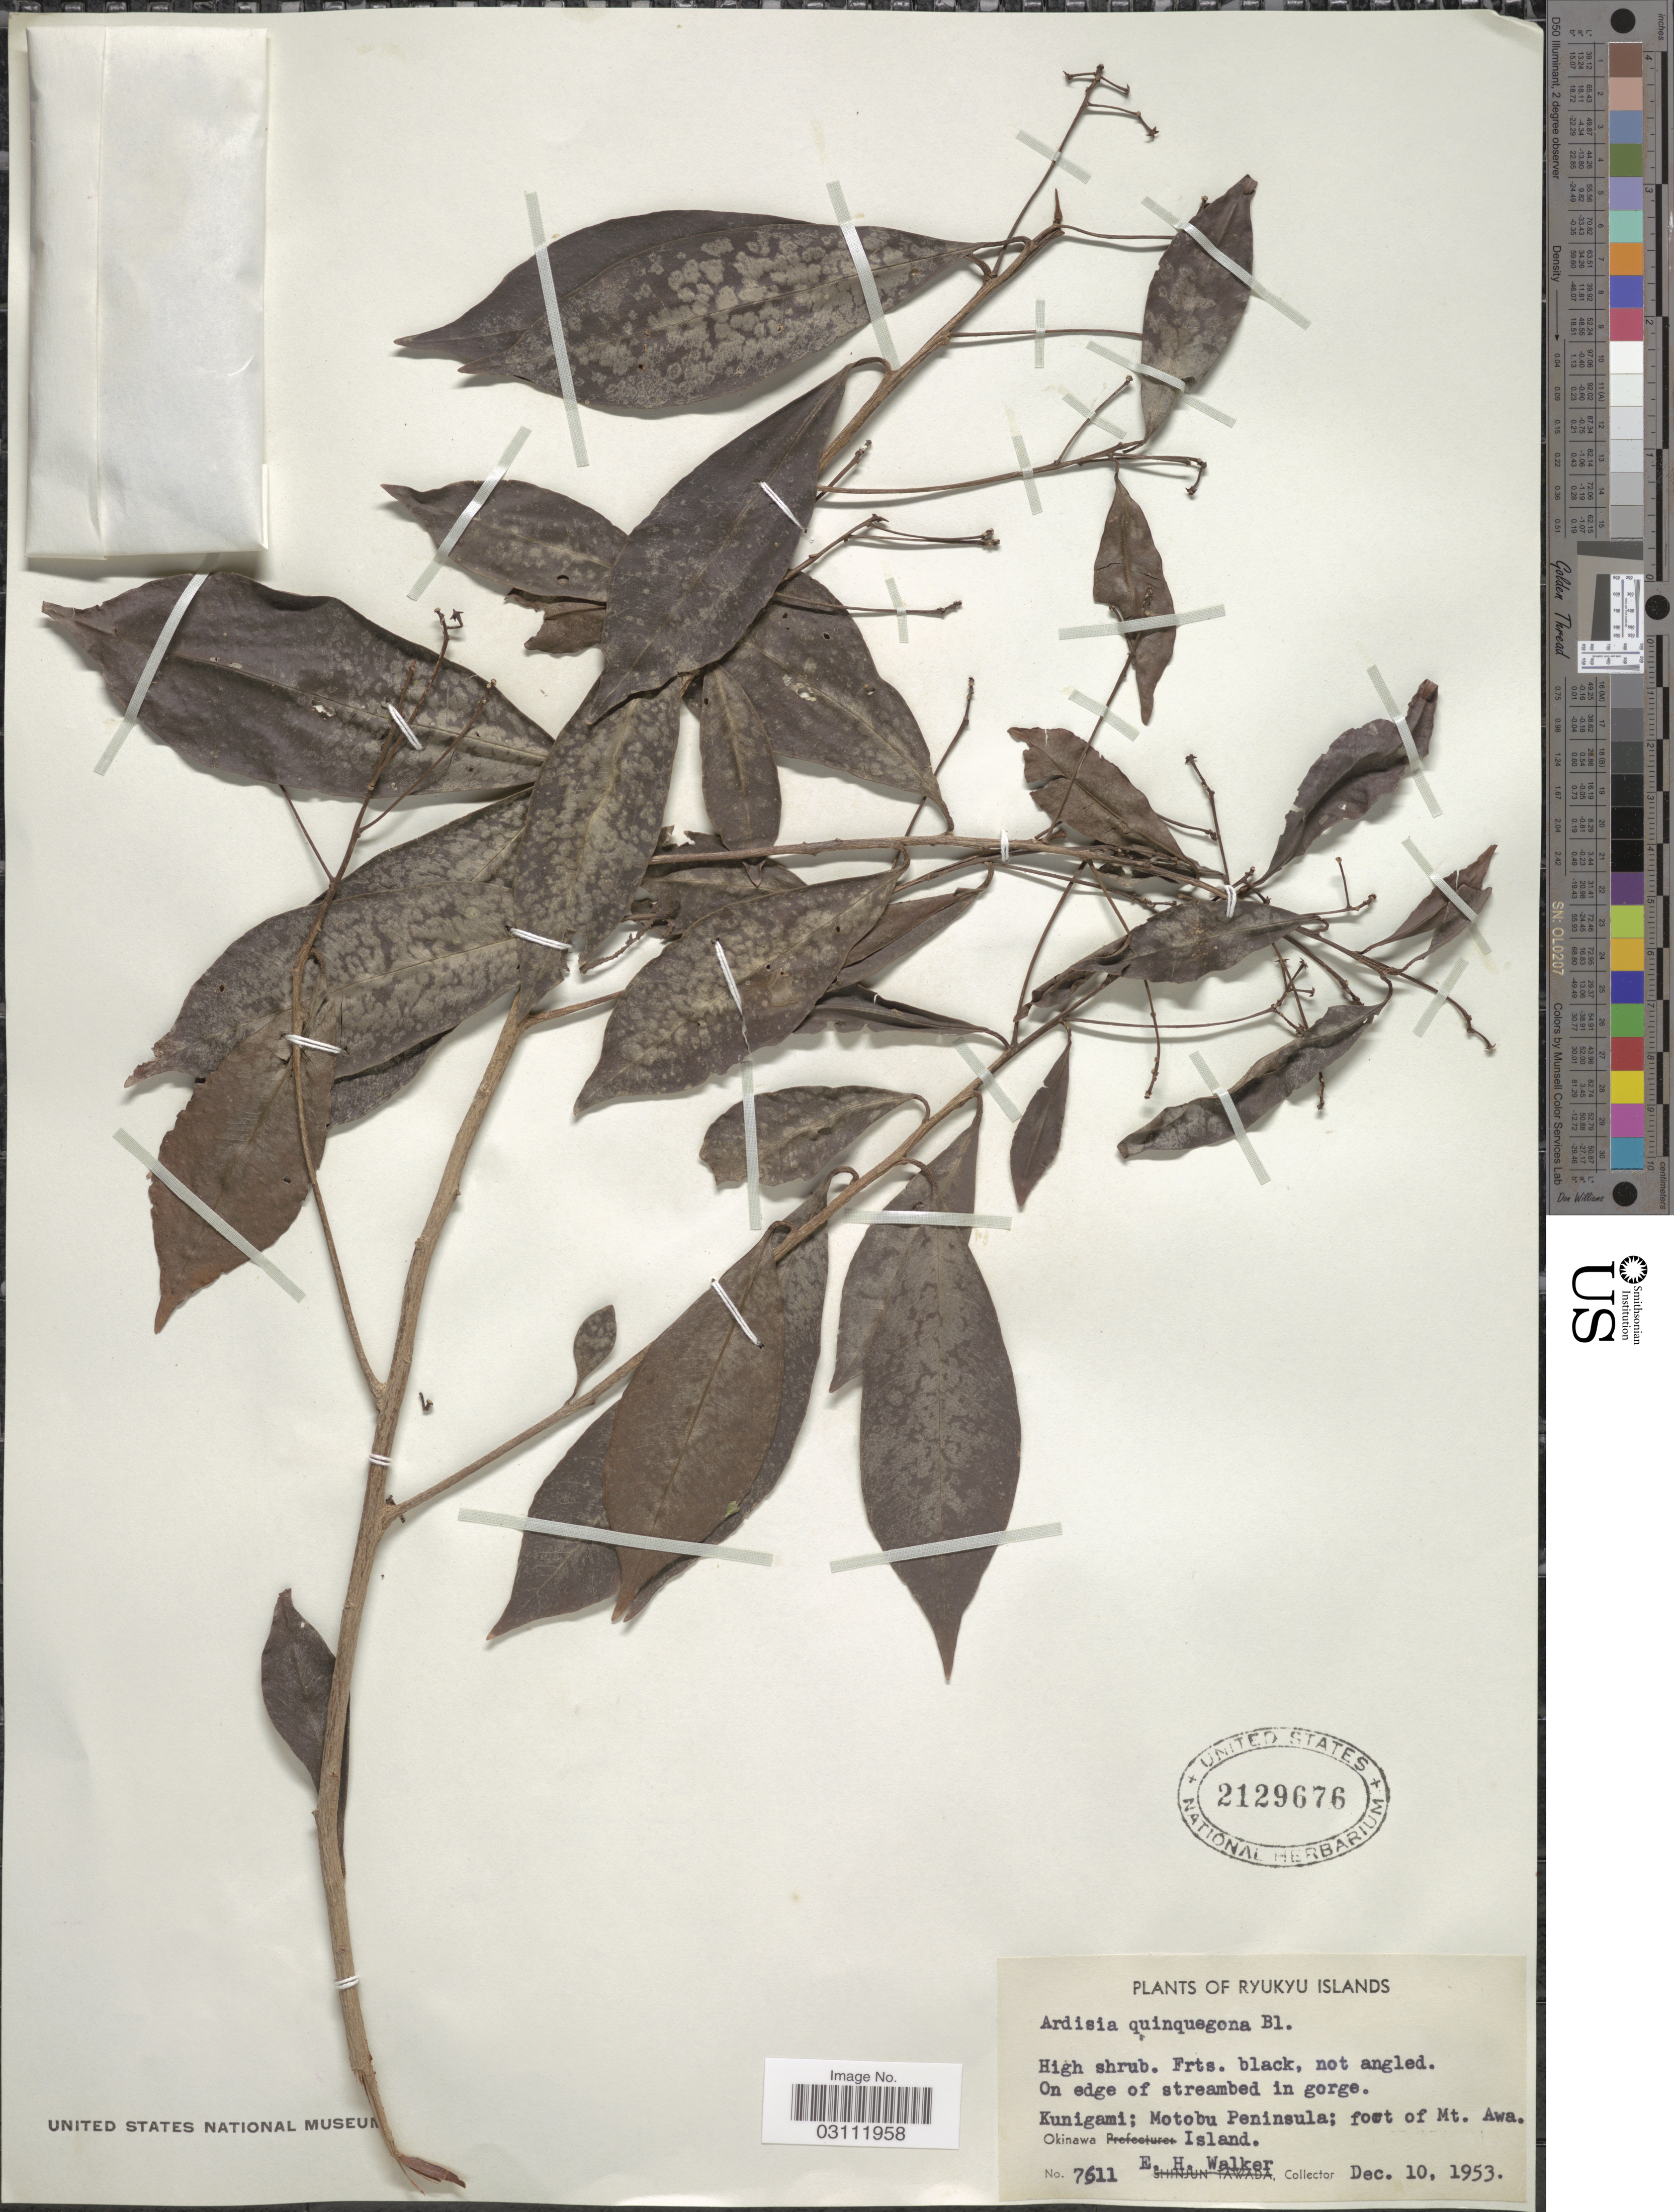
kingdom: Plantae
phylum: Tracheophyta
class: Magnoliopsida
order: Ericales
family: Primulaceae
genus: Ardisia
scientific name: Ardisia quinquegona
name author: Blume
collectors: E. H. Walker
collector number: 7611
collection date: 1953-12-10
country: Japan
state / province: Okinawa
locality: Ryukyu Islands. Kunigama; Motobu Peninsula; foot of Mt. Awa. Okinawa Island.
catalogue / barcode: US 2129676